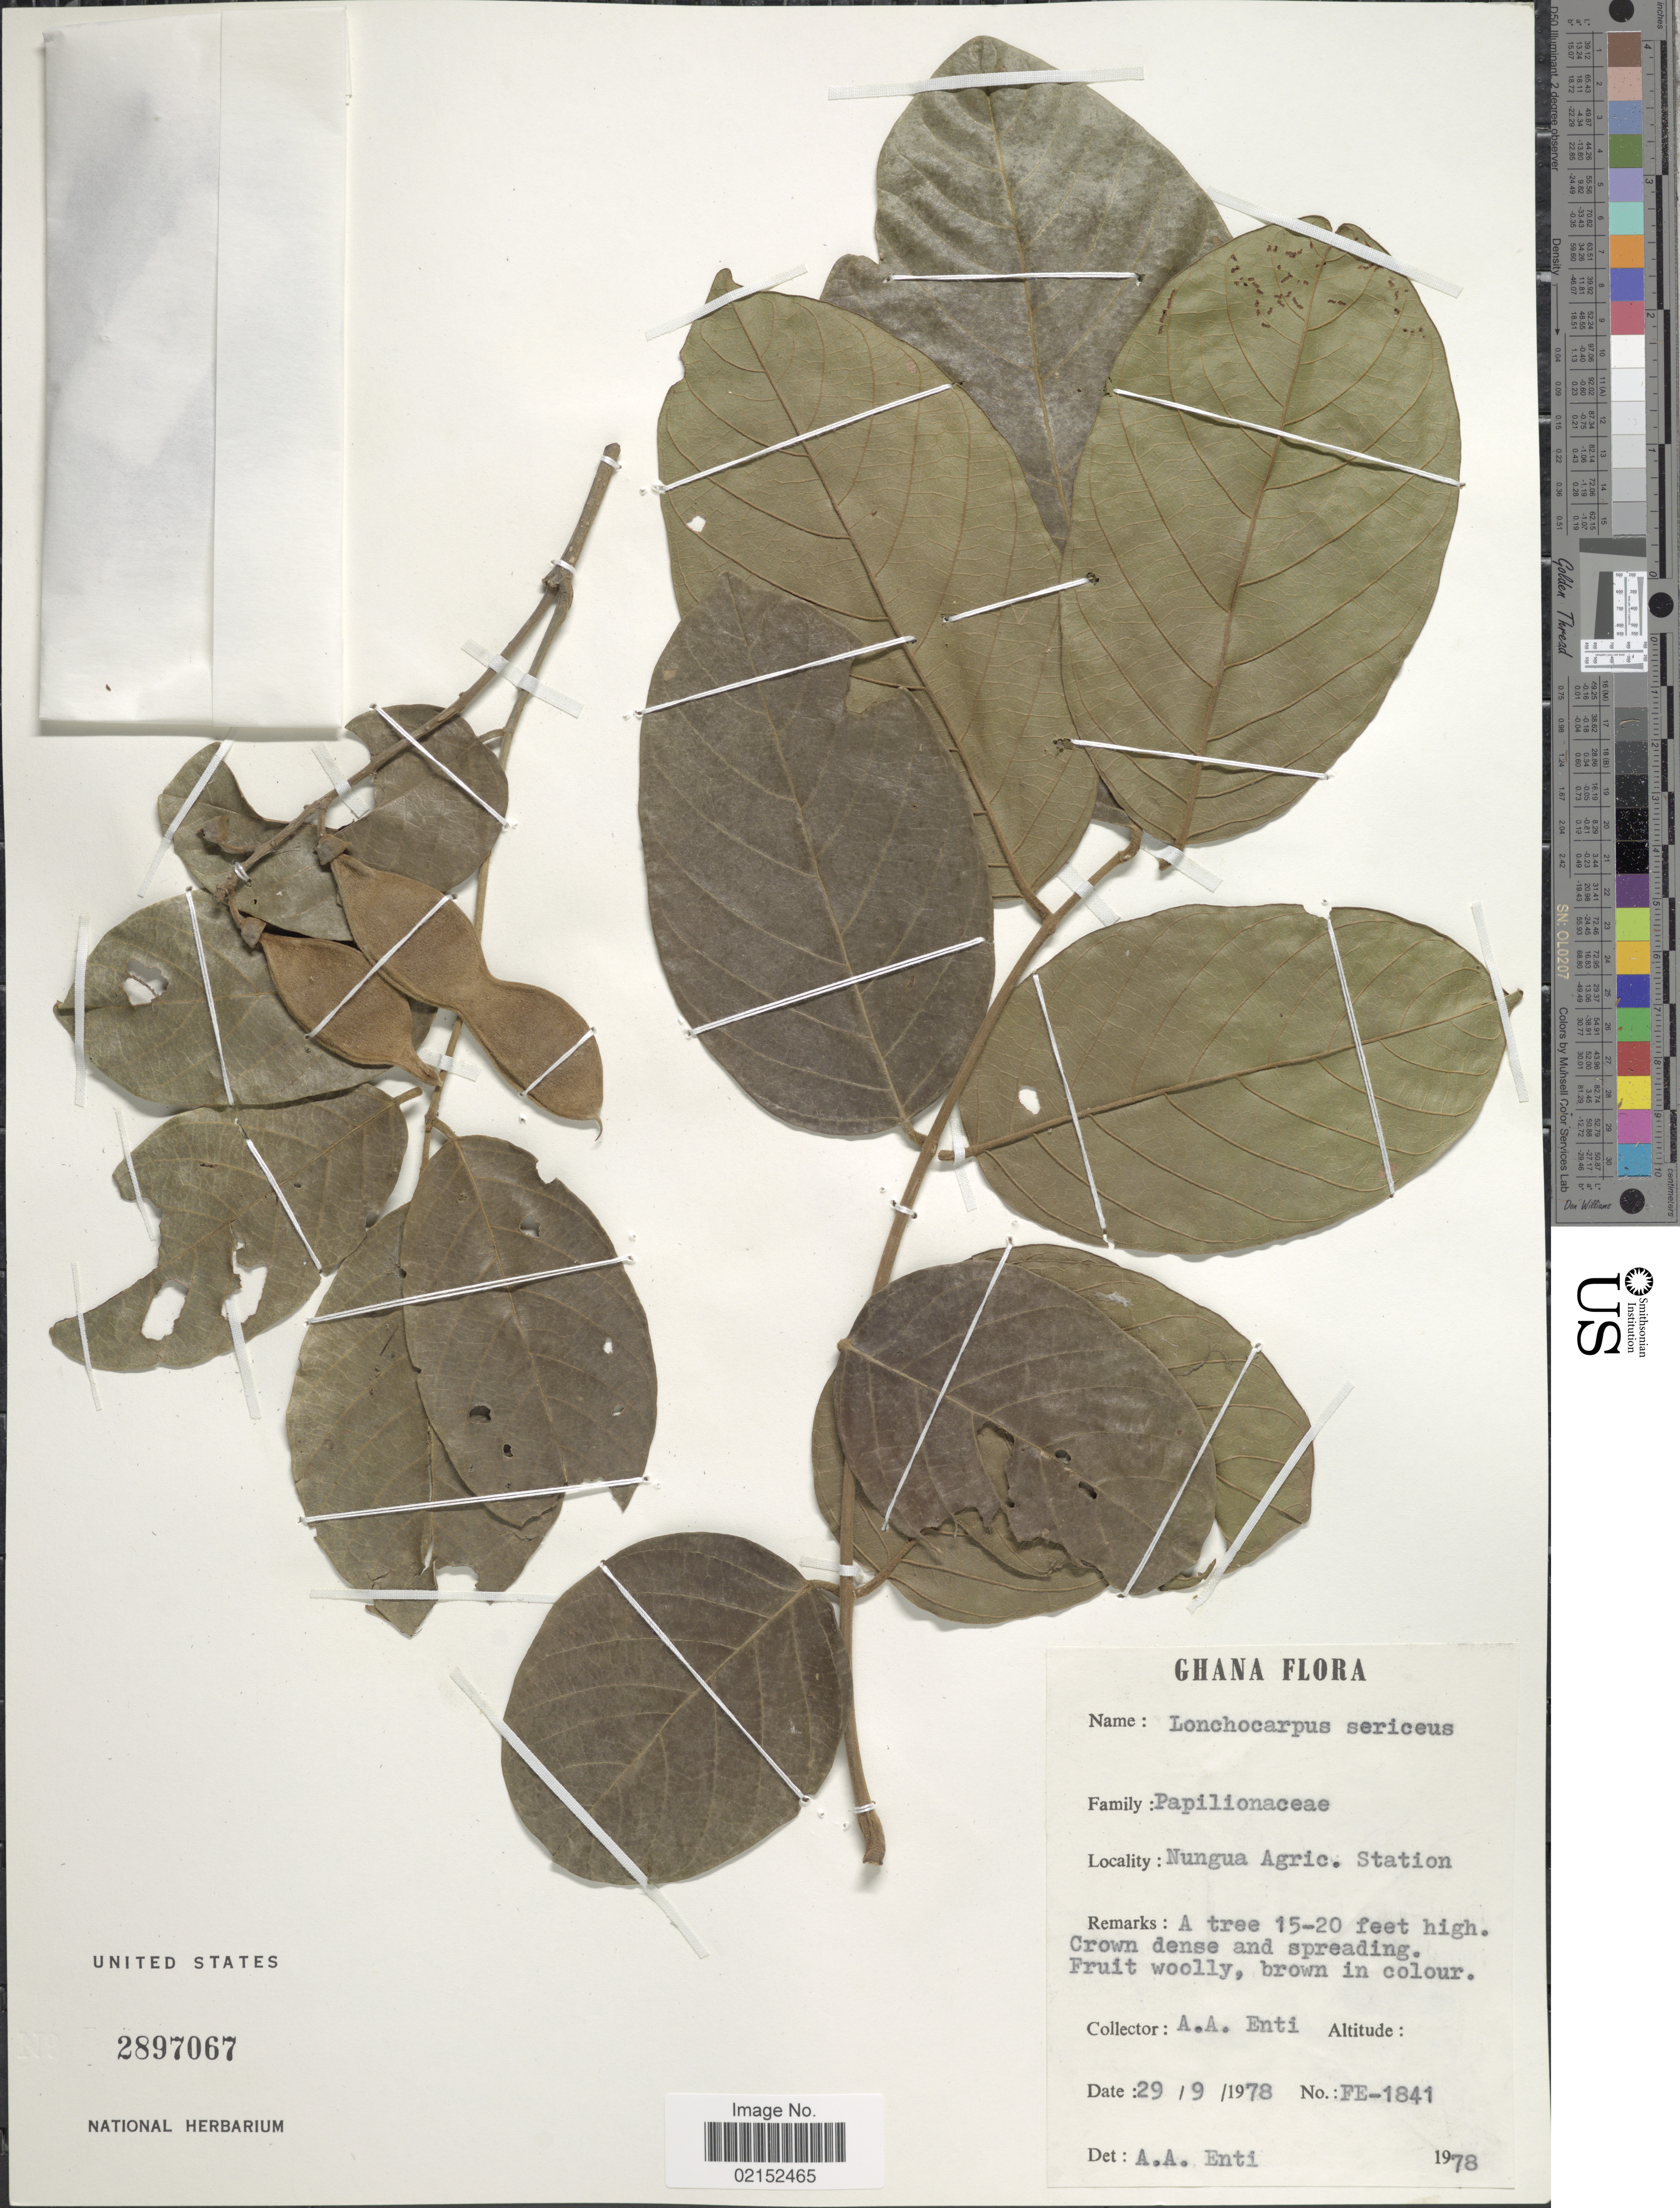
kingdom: Plantae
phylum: Tracheophyta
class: Magnoliopsida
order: Fabales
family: Fabaceae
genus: Lonchocarpus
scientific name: Lonchocarpus sericeus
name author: (Poir.) Kunth ex DC.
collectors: A. Enti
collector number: FE-1841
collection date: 1978-09-29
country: Ghana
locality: Nungua Agric. Station.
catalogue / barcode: US 2897067